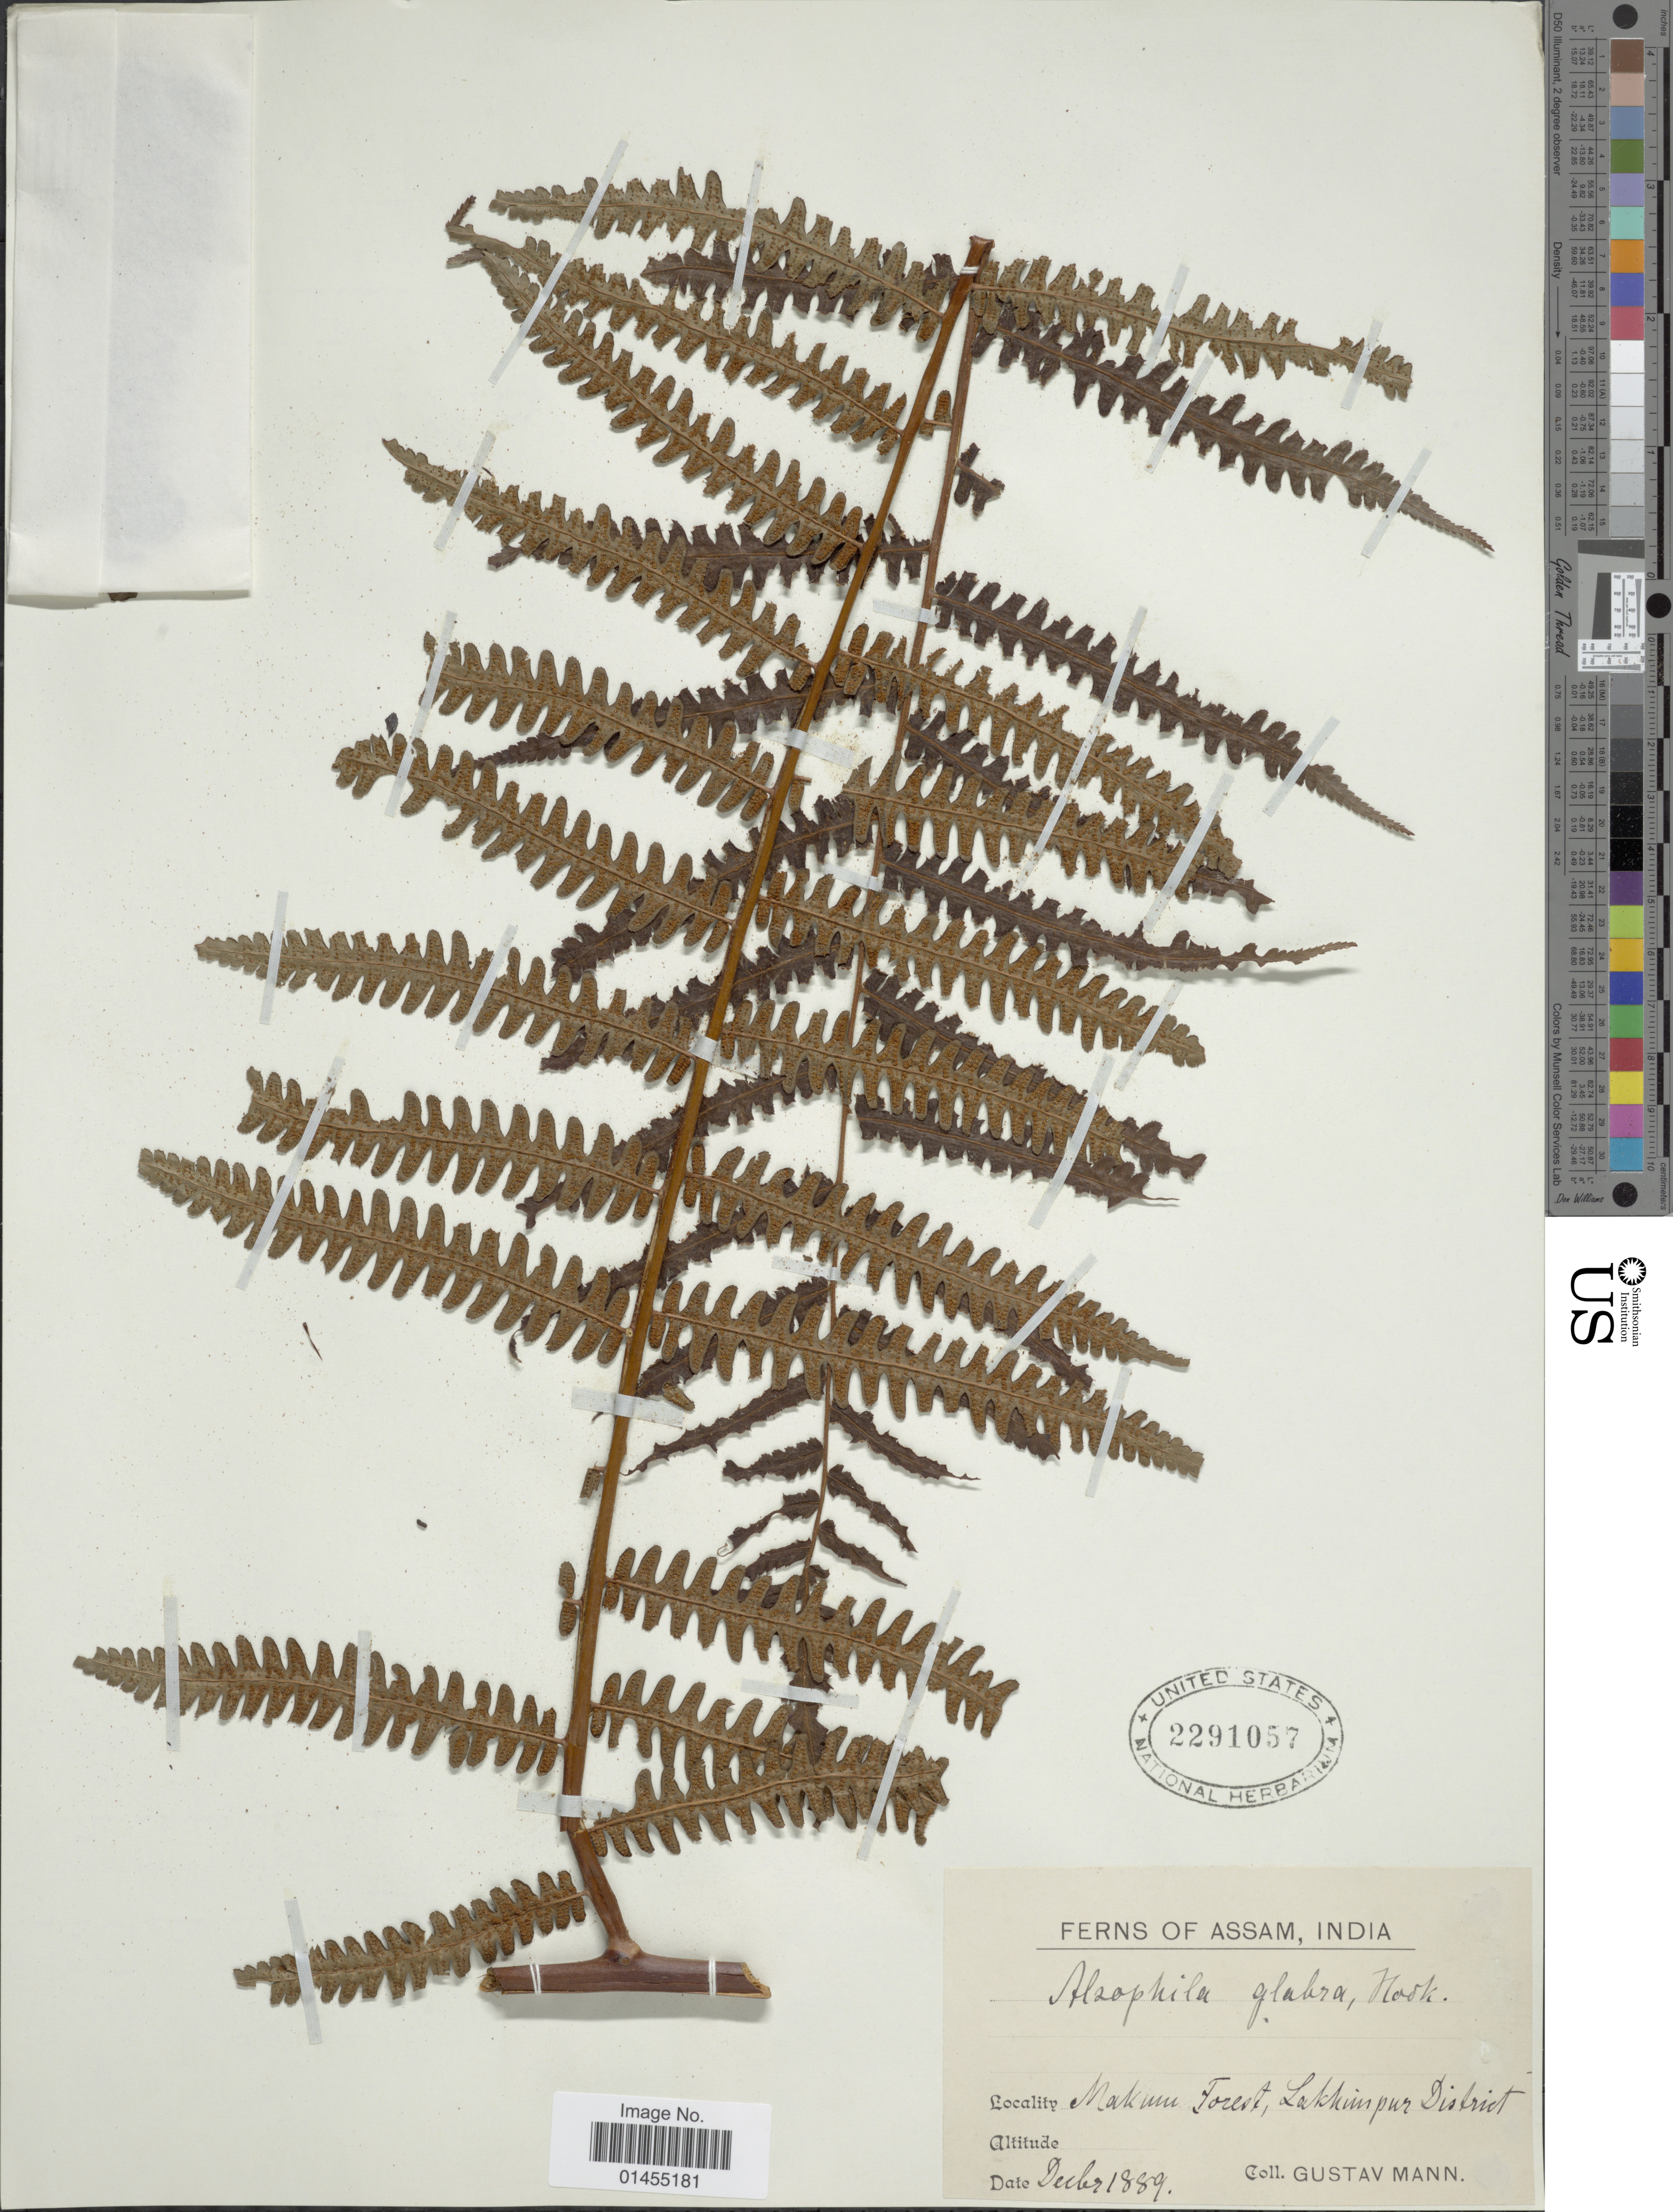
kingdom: Plantae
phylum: Tracheophyta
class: Polypodiopsida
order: Cyatheales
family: Cyatheaceae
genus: Alsophila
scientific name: Alsophila glabra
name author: (Blume) Hook.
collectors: G. Mann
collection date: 1889-12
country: India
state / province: Assam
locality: Makinu Forest, Zakkinpur District.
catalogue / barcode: US 2291057